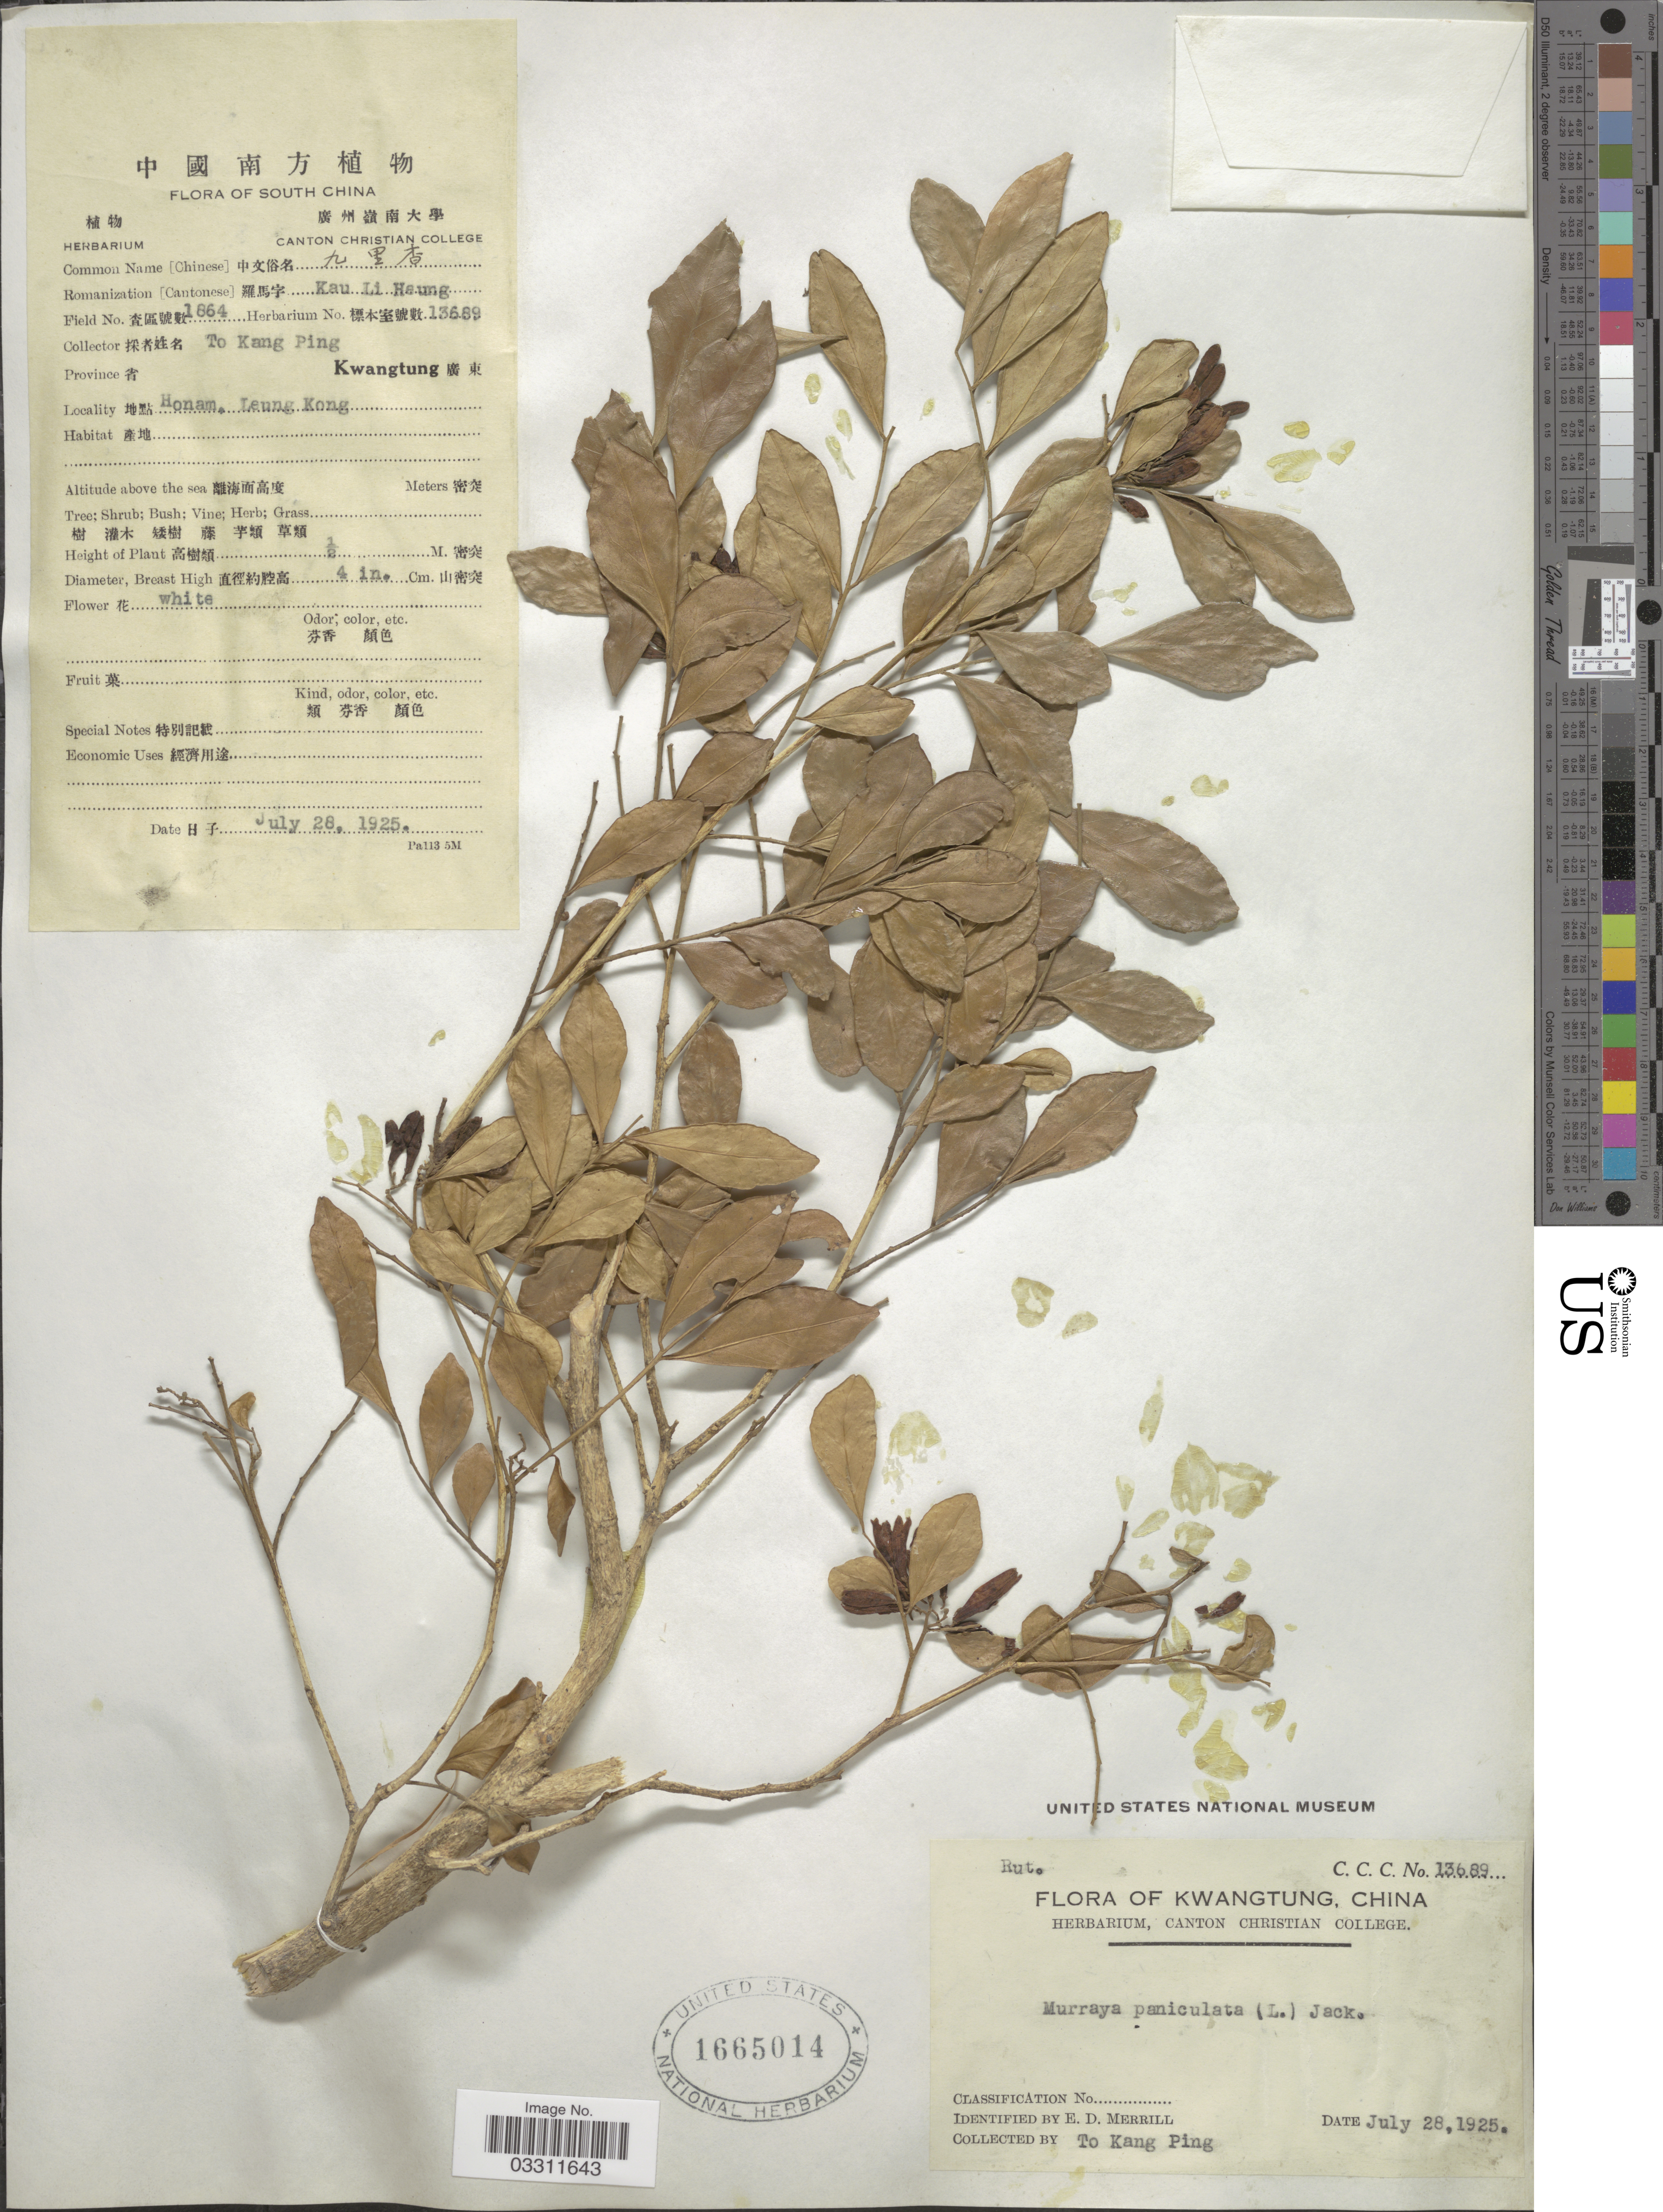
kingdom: Plantae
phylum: Tracheophyta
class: Magnoliopsida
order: Sapindales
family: Rutaceae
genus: Murraya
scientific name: Murraya paniculata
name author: (L.) Jack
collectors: T. Ping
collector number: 13689/1864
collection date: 1925-07-28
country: China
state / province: Guangdong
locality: Honam, Leung Kong.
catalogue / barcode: US 1665014